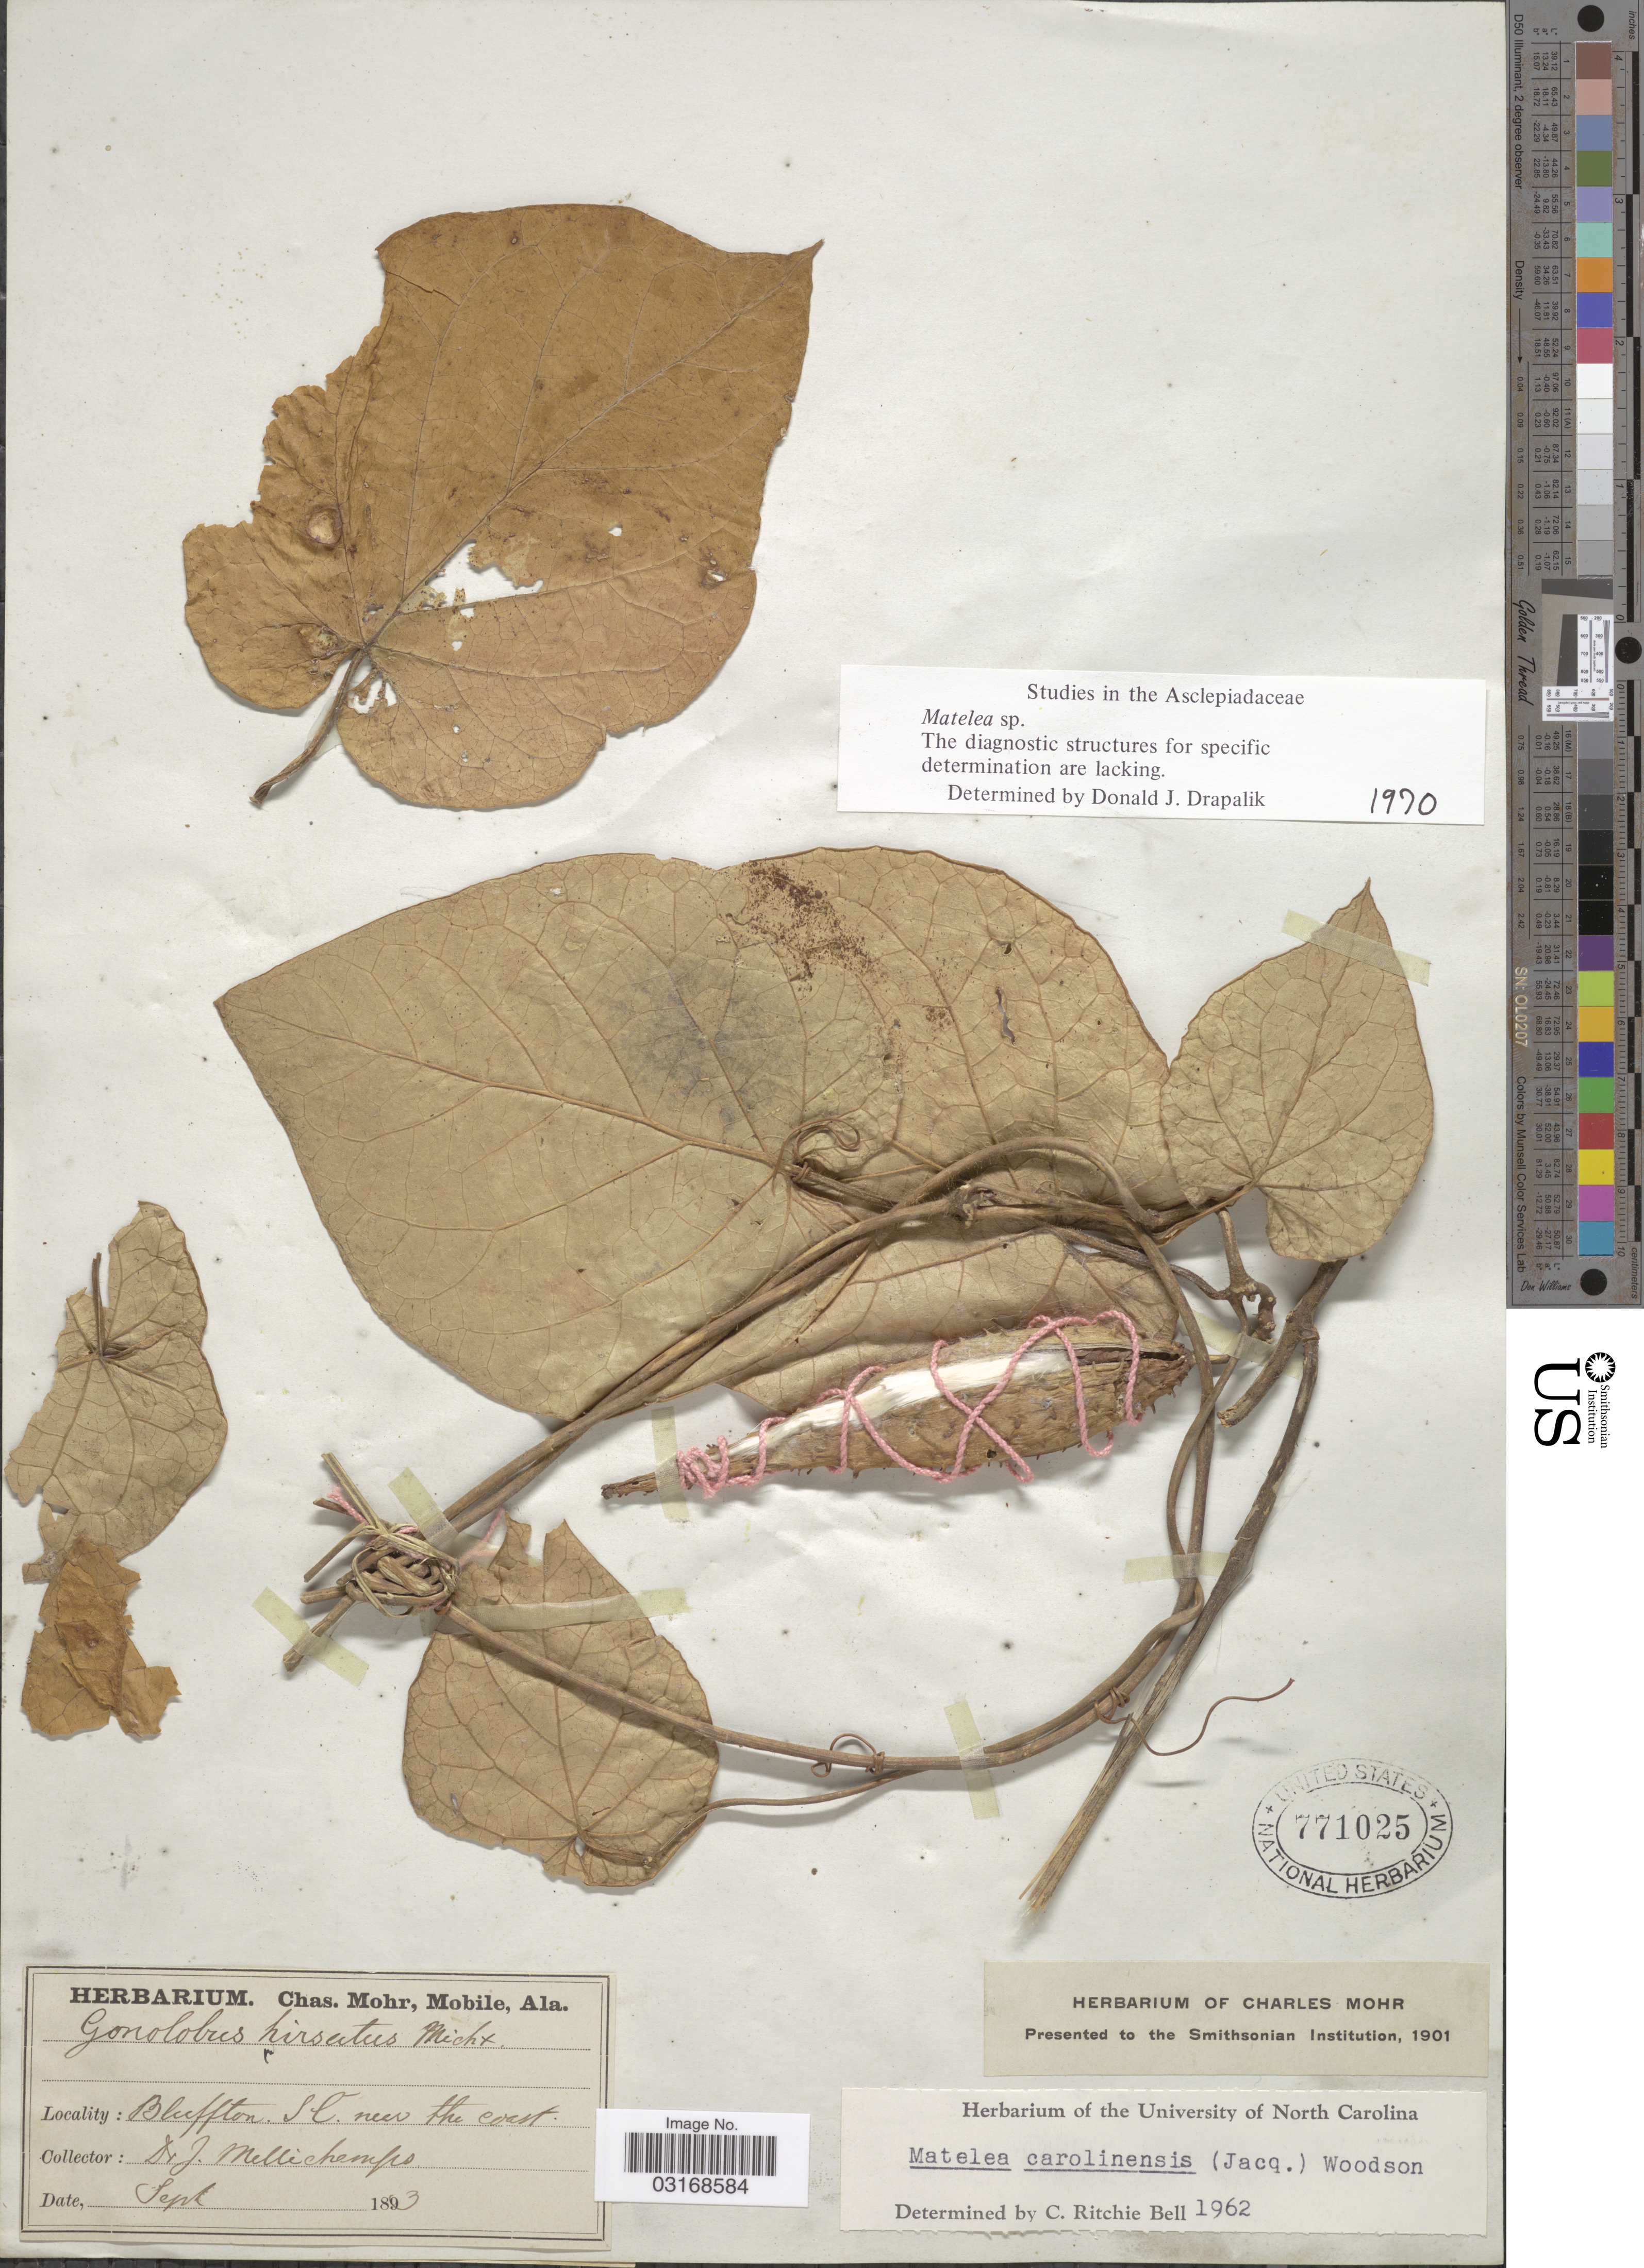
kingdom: Plantae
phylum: Tracheophyta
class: Magnoliopsida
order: Gentianales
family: Apocynaceae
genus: Matelea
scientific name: Matelea sp.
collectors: J. H. Mellichamp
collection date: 1893-09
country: United States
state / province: South Carolina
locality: Bluffton, S. C. near the coast.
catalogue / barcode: US 771025